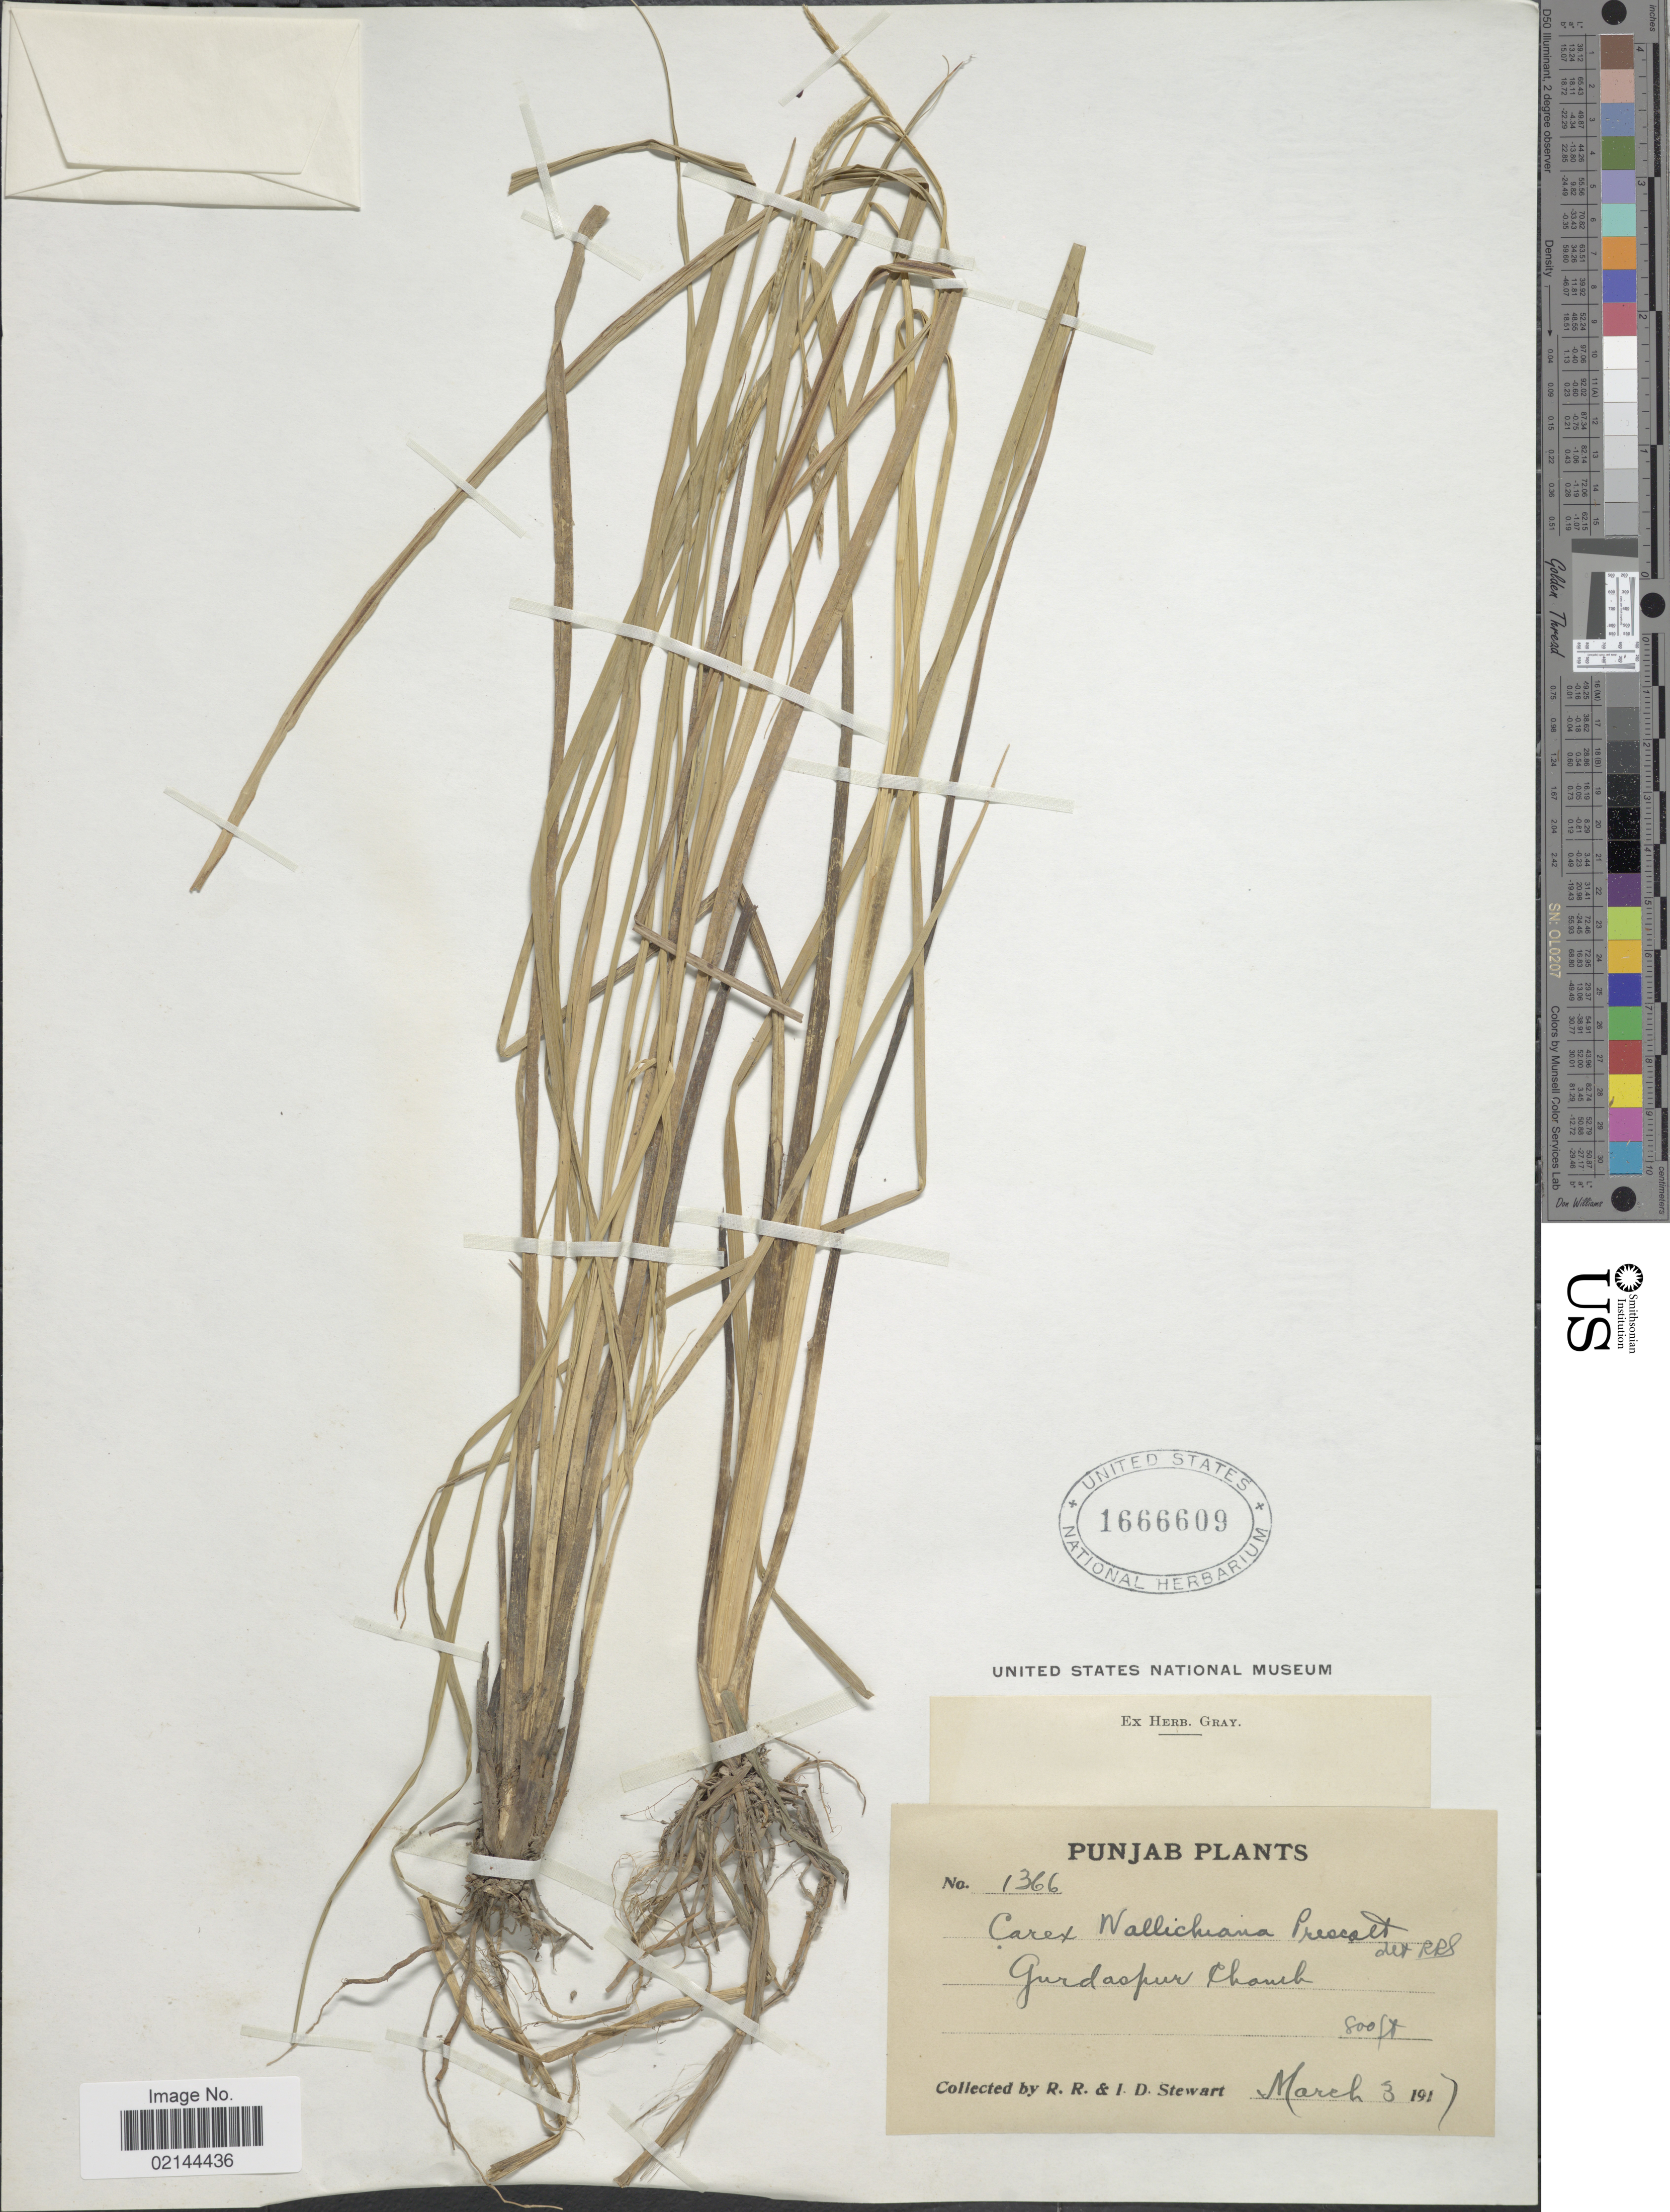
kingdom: Plantae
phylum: Tracheophyta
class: Liliopsida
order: Poales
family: Cyperaceae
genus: Carex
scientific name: Carex fedia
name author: Nees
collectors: R. R. Stewart & I. Stewart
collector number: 1366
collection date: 1917-03-03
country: India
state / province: Punjab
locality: Gurdaspur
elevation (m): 244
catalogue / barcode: US 1666609